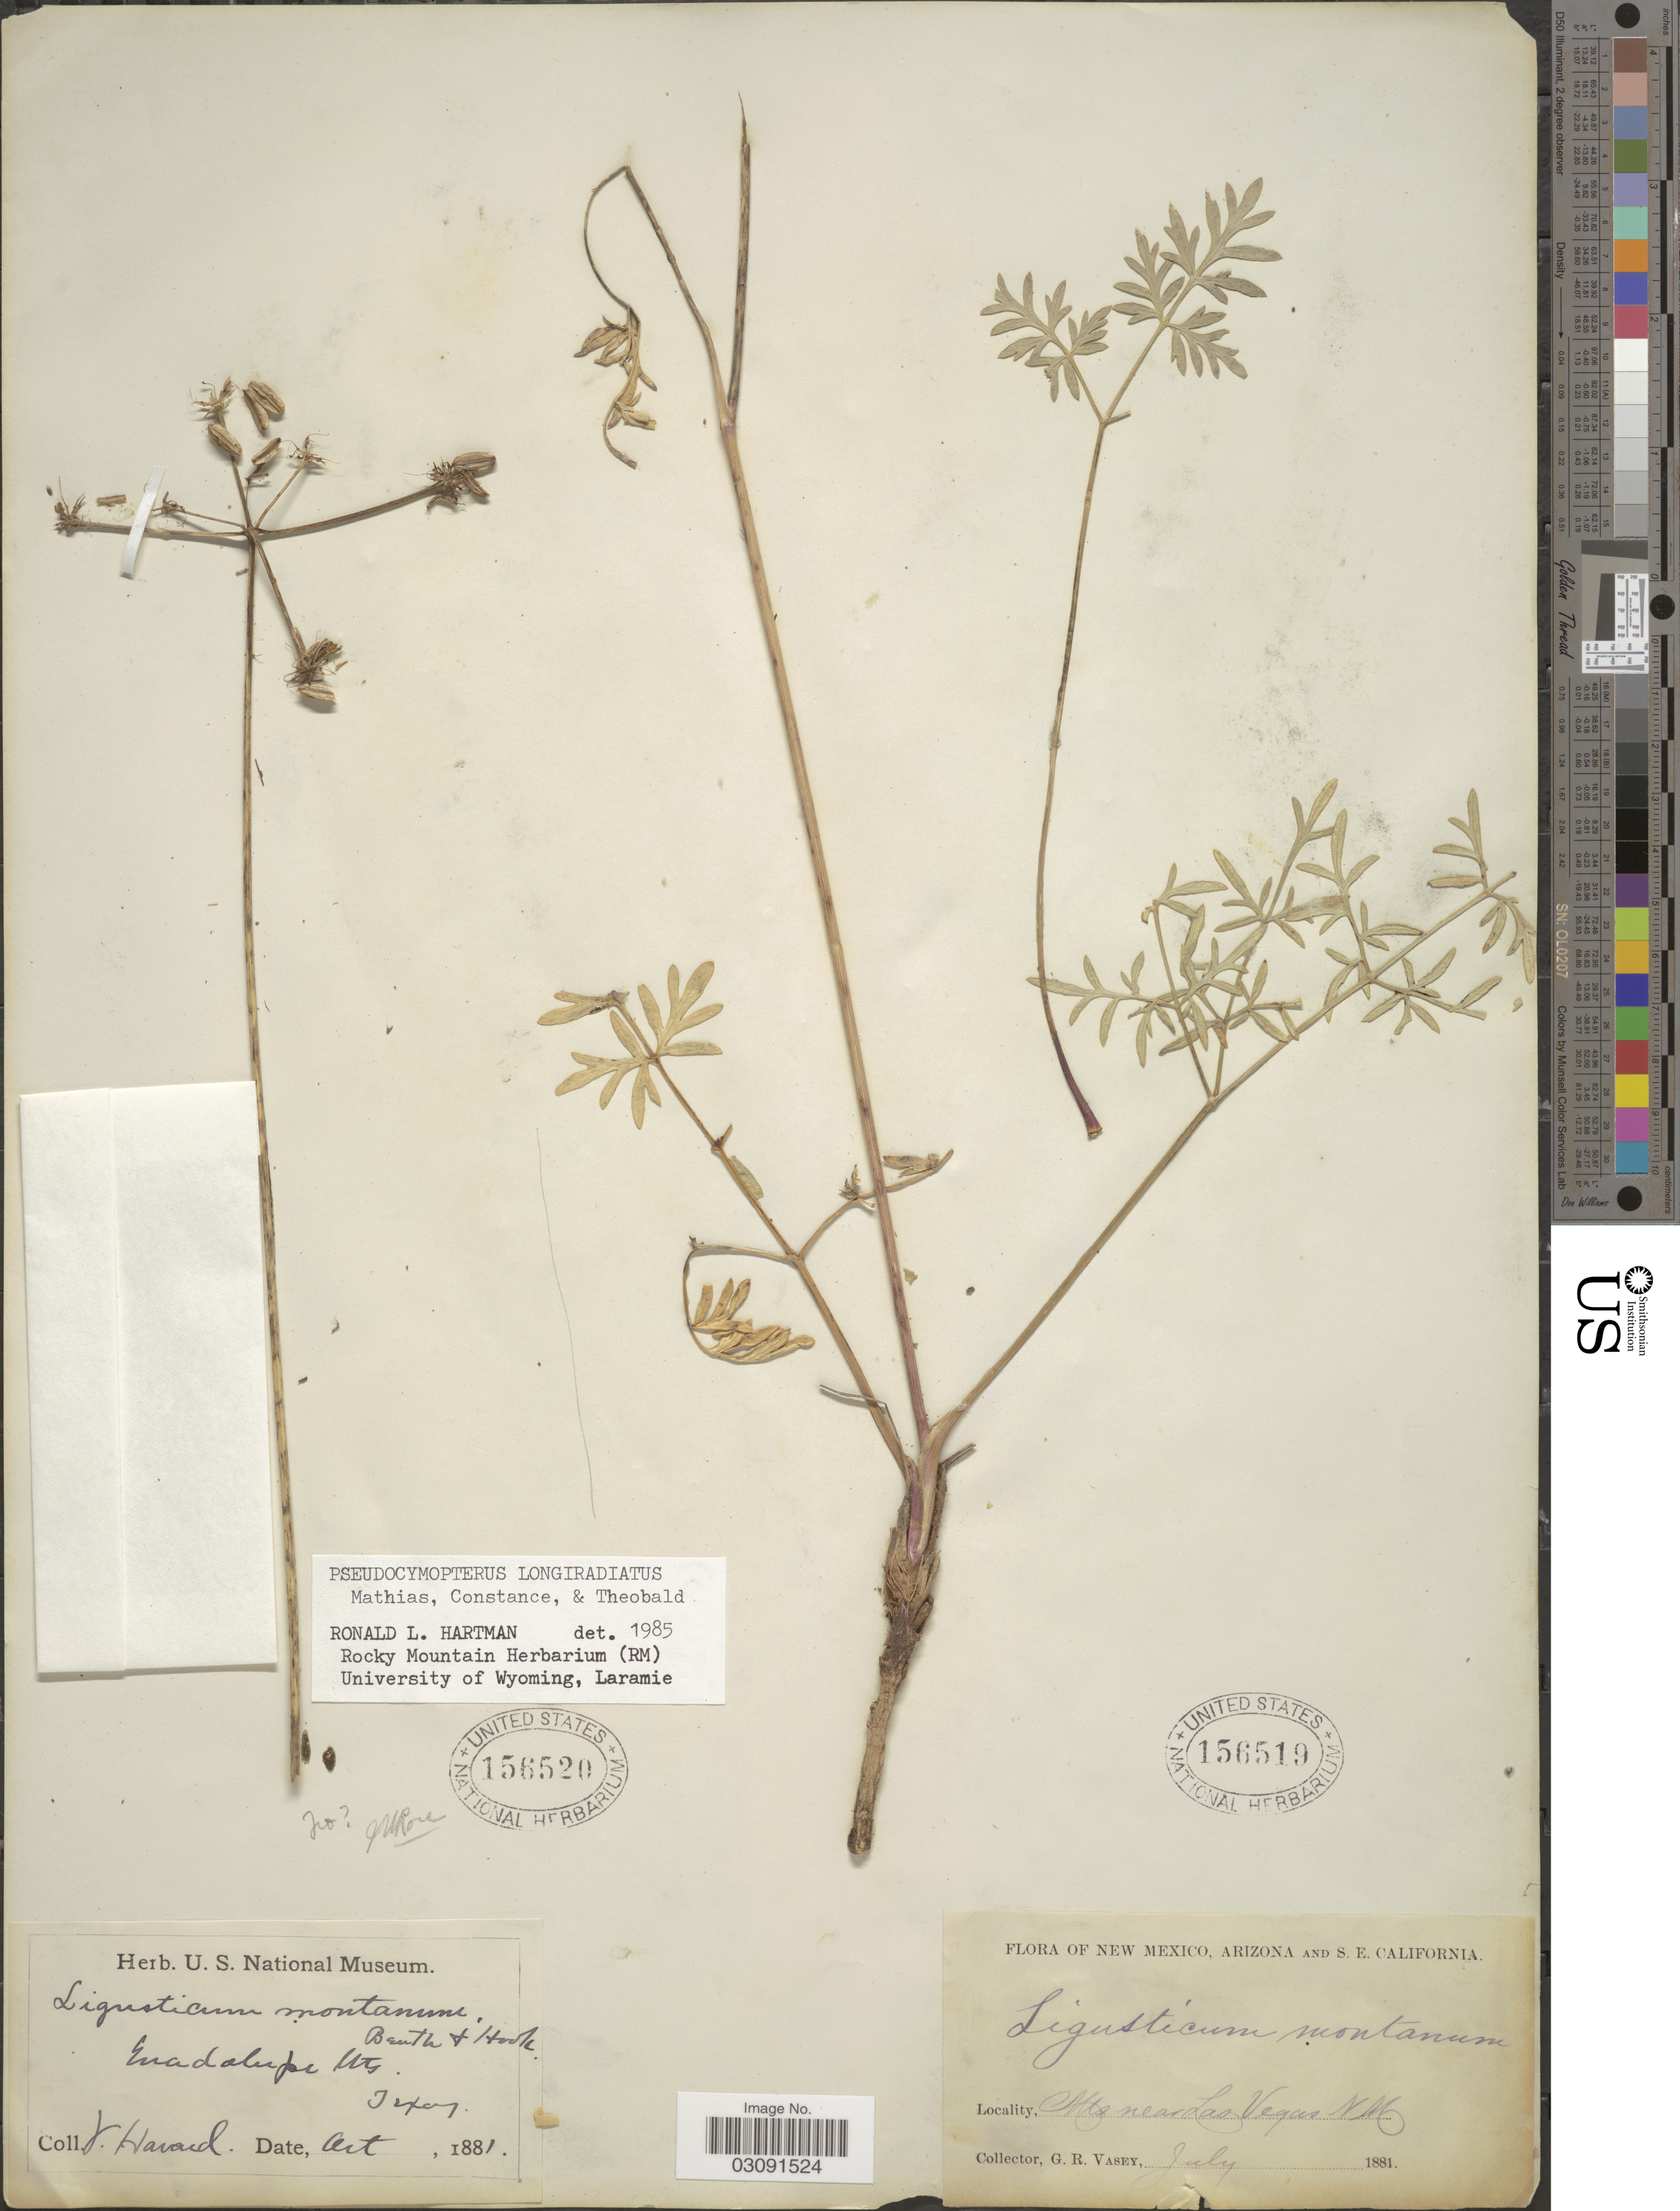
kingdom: Plantae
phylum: Tracheophyta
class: Magnoliopsida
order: Apiales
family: Apiaceae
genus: Pseudocymopterus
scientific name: Pseudocymopterus longiradiatus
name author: Mathias et al.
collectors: V. Havard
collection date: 1881-10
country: United States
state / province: Texas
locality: Enadalupe Mts.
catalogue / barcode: US 156520